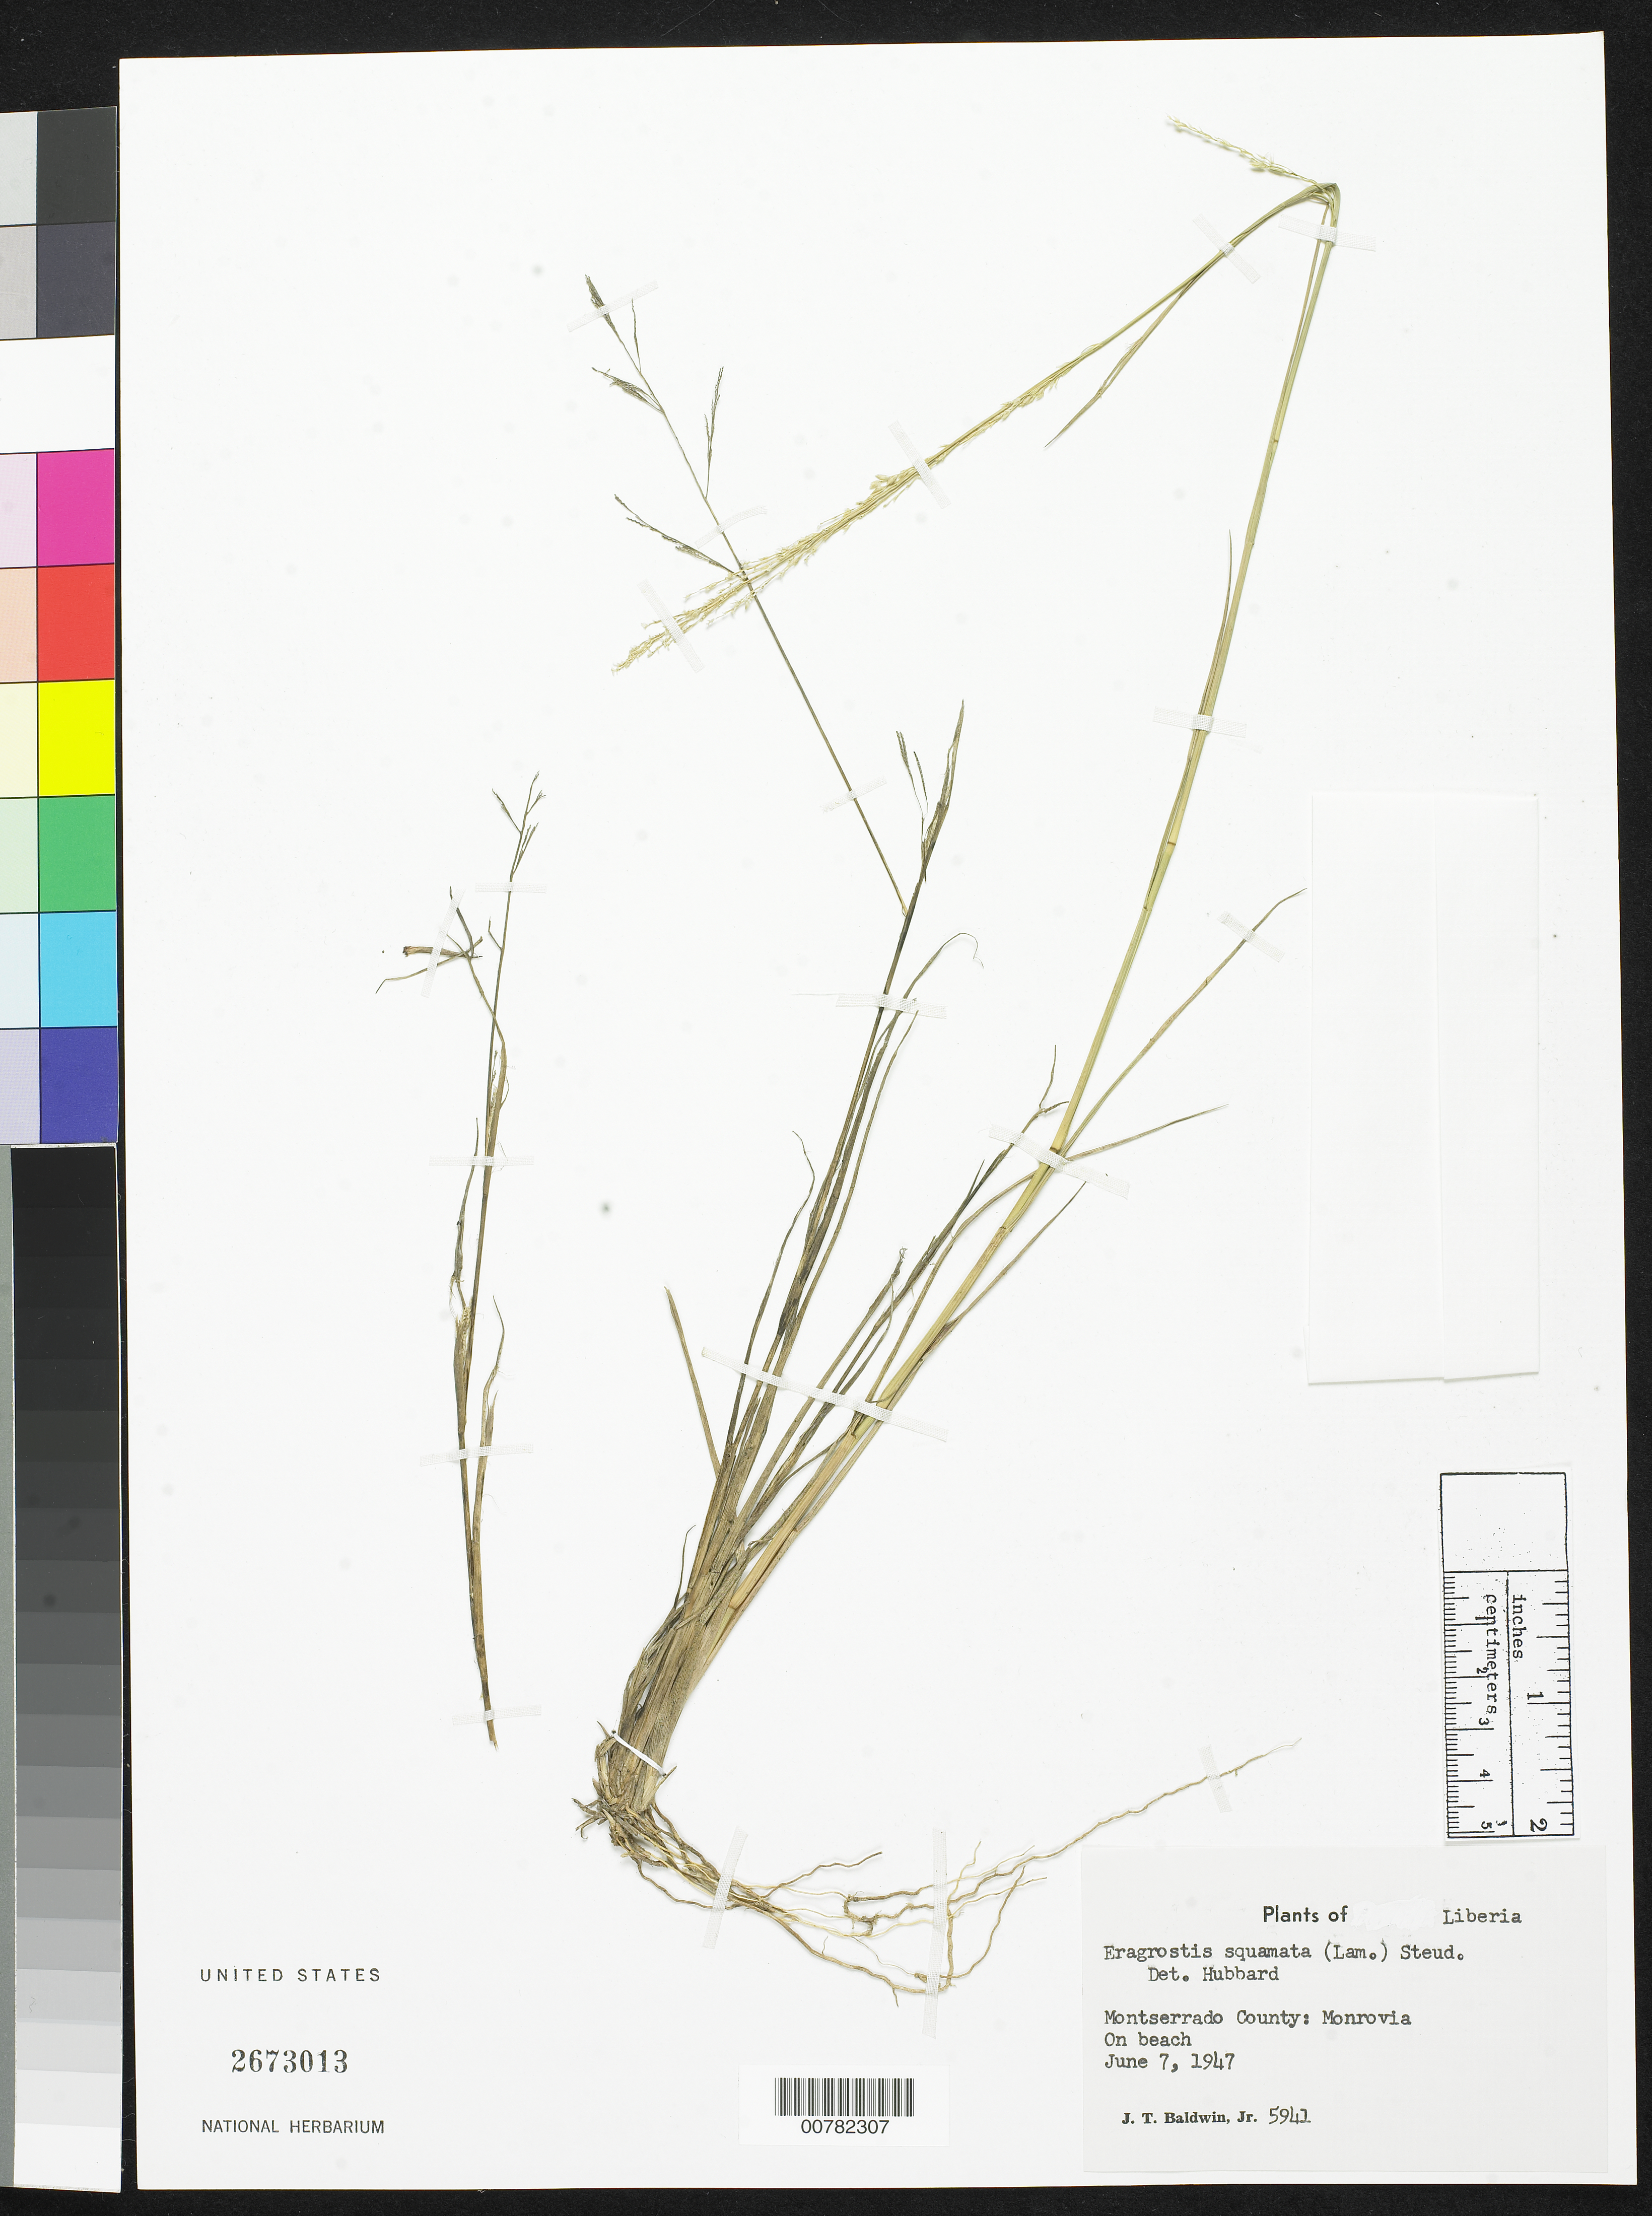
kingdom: Plantae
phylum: Tracheophyta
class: Liliopsida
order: Poales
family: Poaceae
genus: Eragrostis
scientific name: Eragrostis squamata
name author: (Lam.) Steud.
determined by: Hubbard, C. E.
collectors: J. T. Baldwin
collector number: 5941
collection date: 1947-06-07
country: Liberia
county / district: Montserrado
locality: On beach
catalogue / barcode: US 2673013